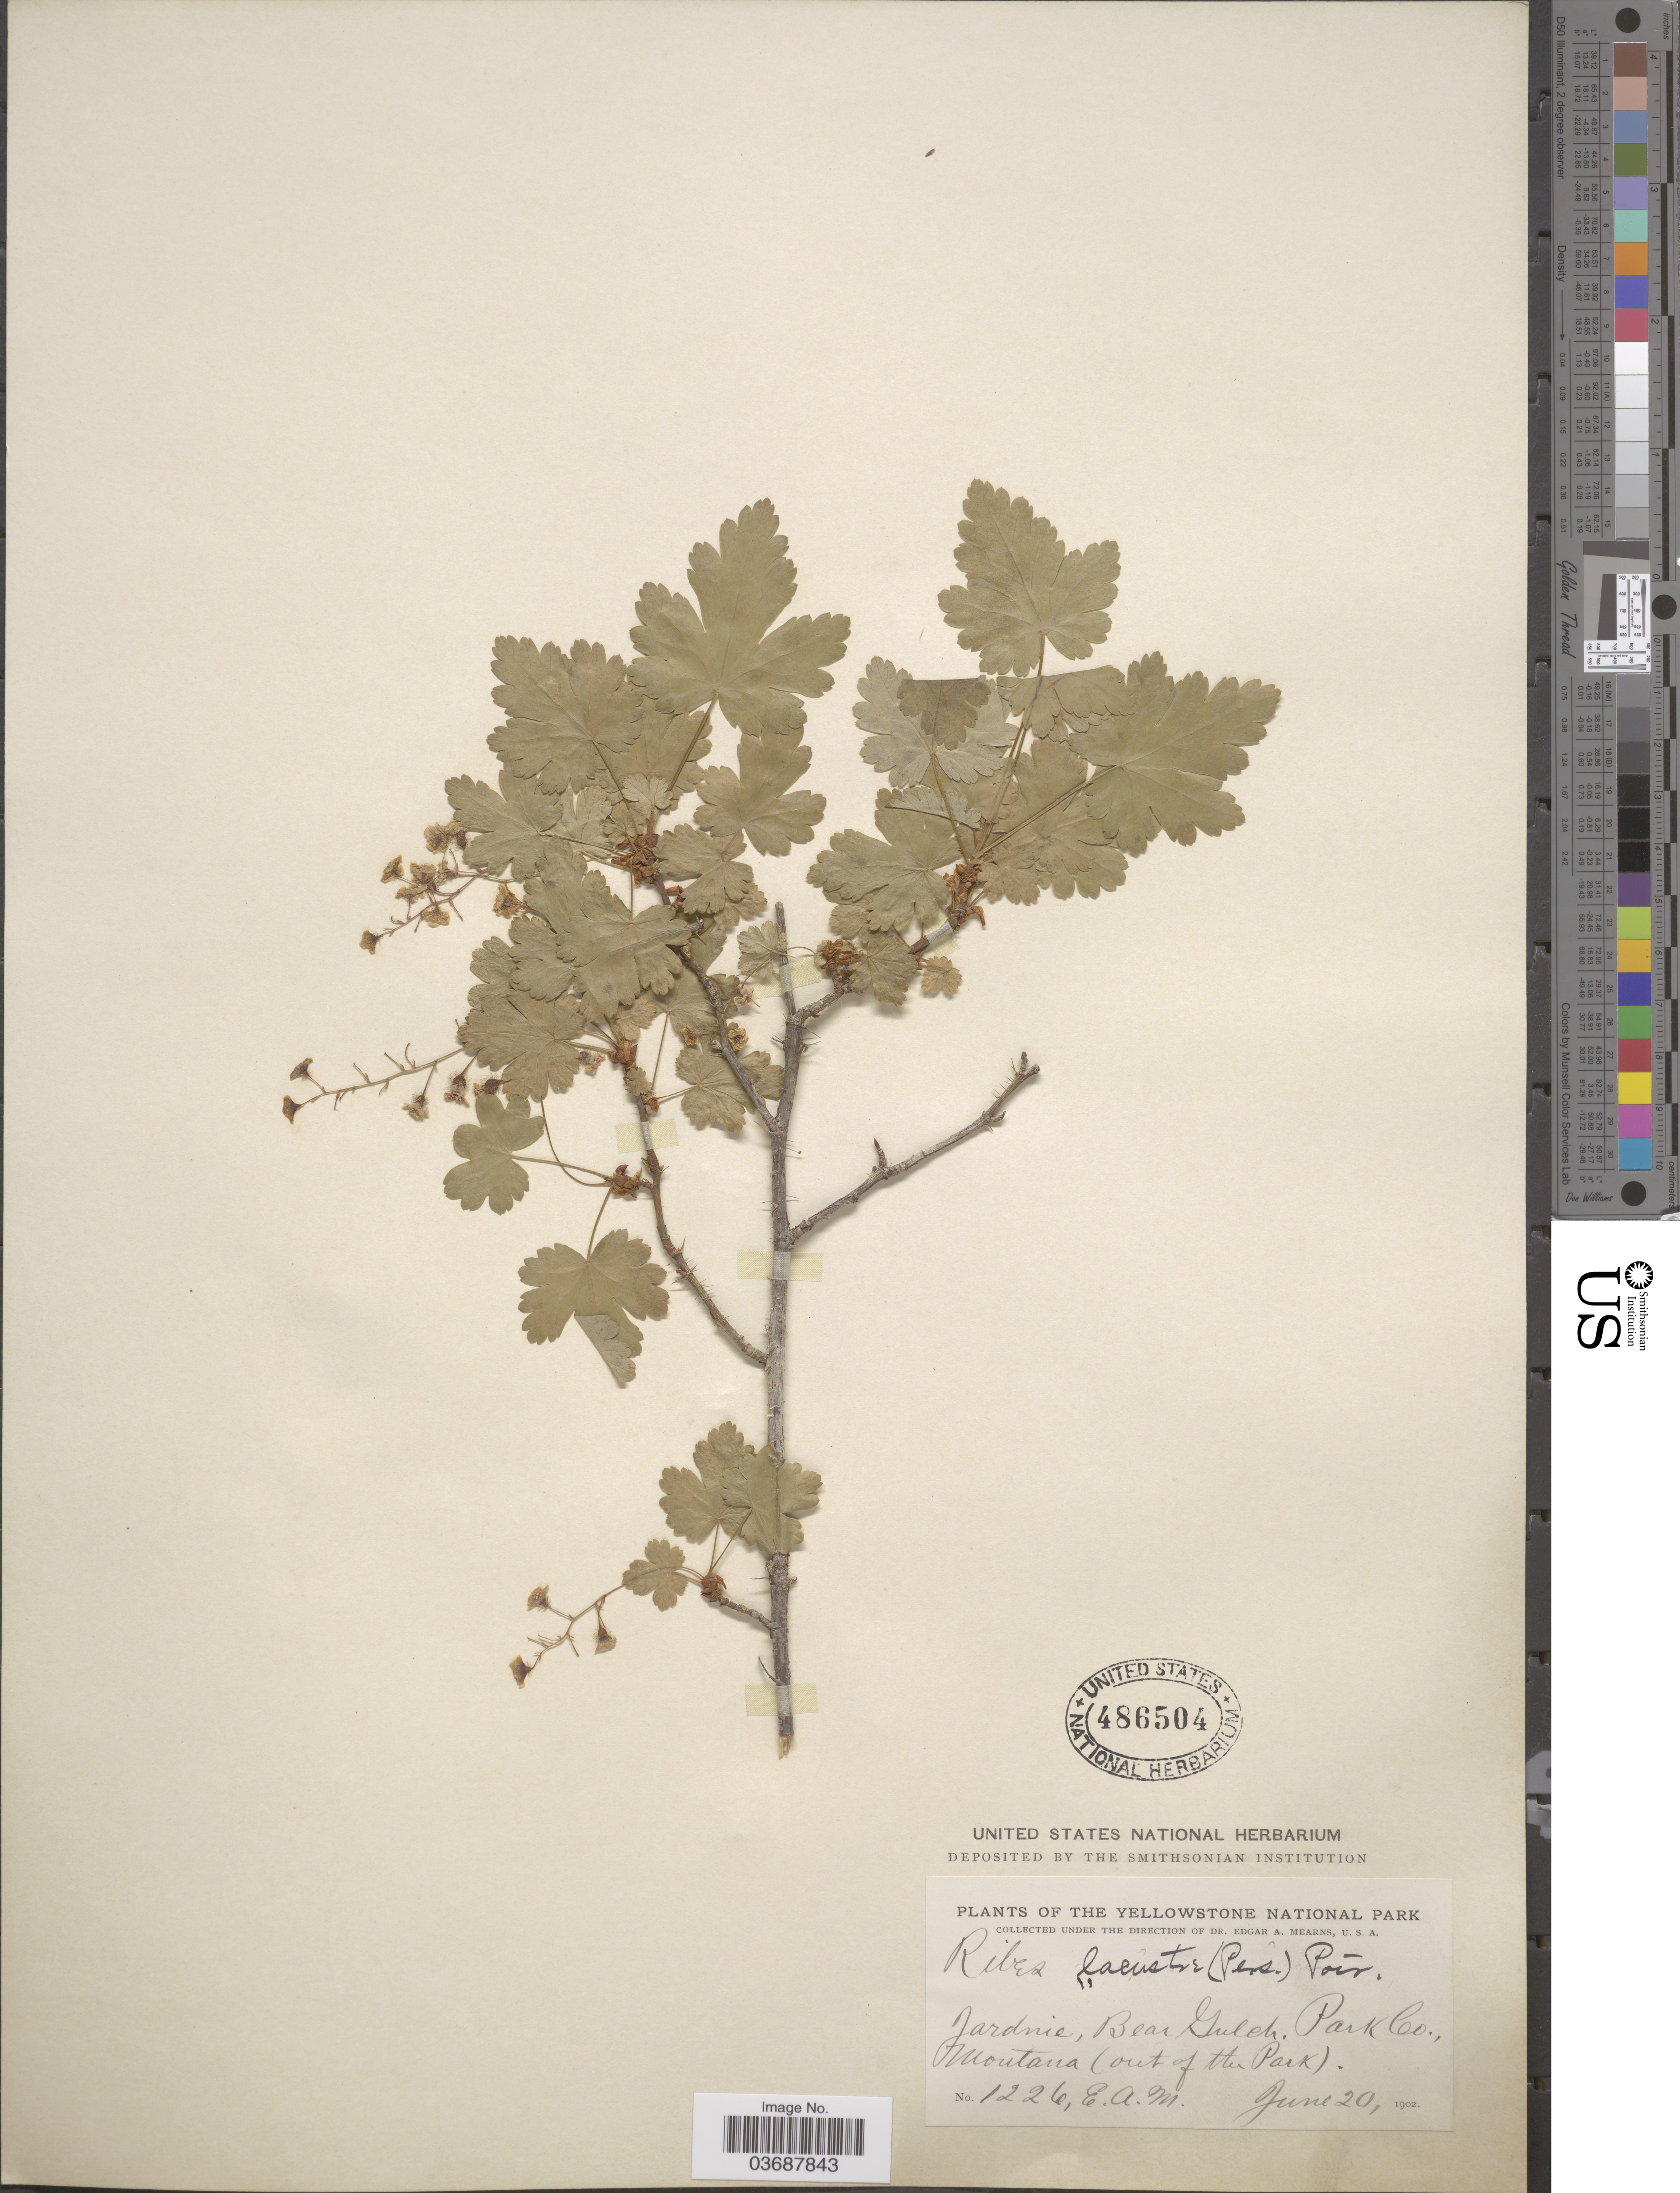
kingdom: Plantae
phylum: Tracheophyta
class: Magnoliopsida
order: Saxifragales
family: Grossulariaceae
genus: Ribes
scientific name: Ribes lacustre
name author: (Pers.) Poir.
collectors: E. A. Mearns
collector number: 1226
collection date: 1902-06-20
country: United States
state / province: Montana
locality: Jardine, Bear Gulch. Park Co.(out of the Park).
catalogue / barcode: US 486504